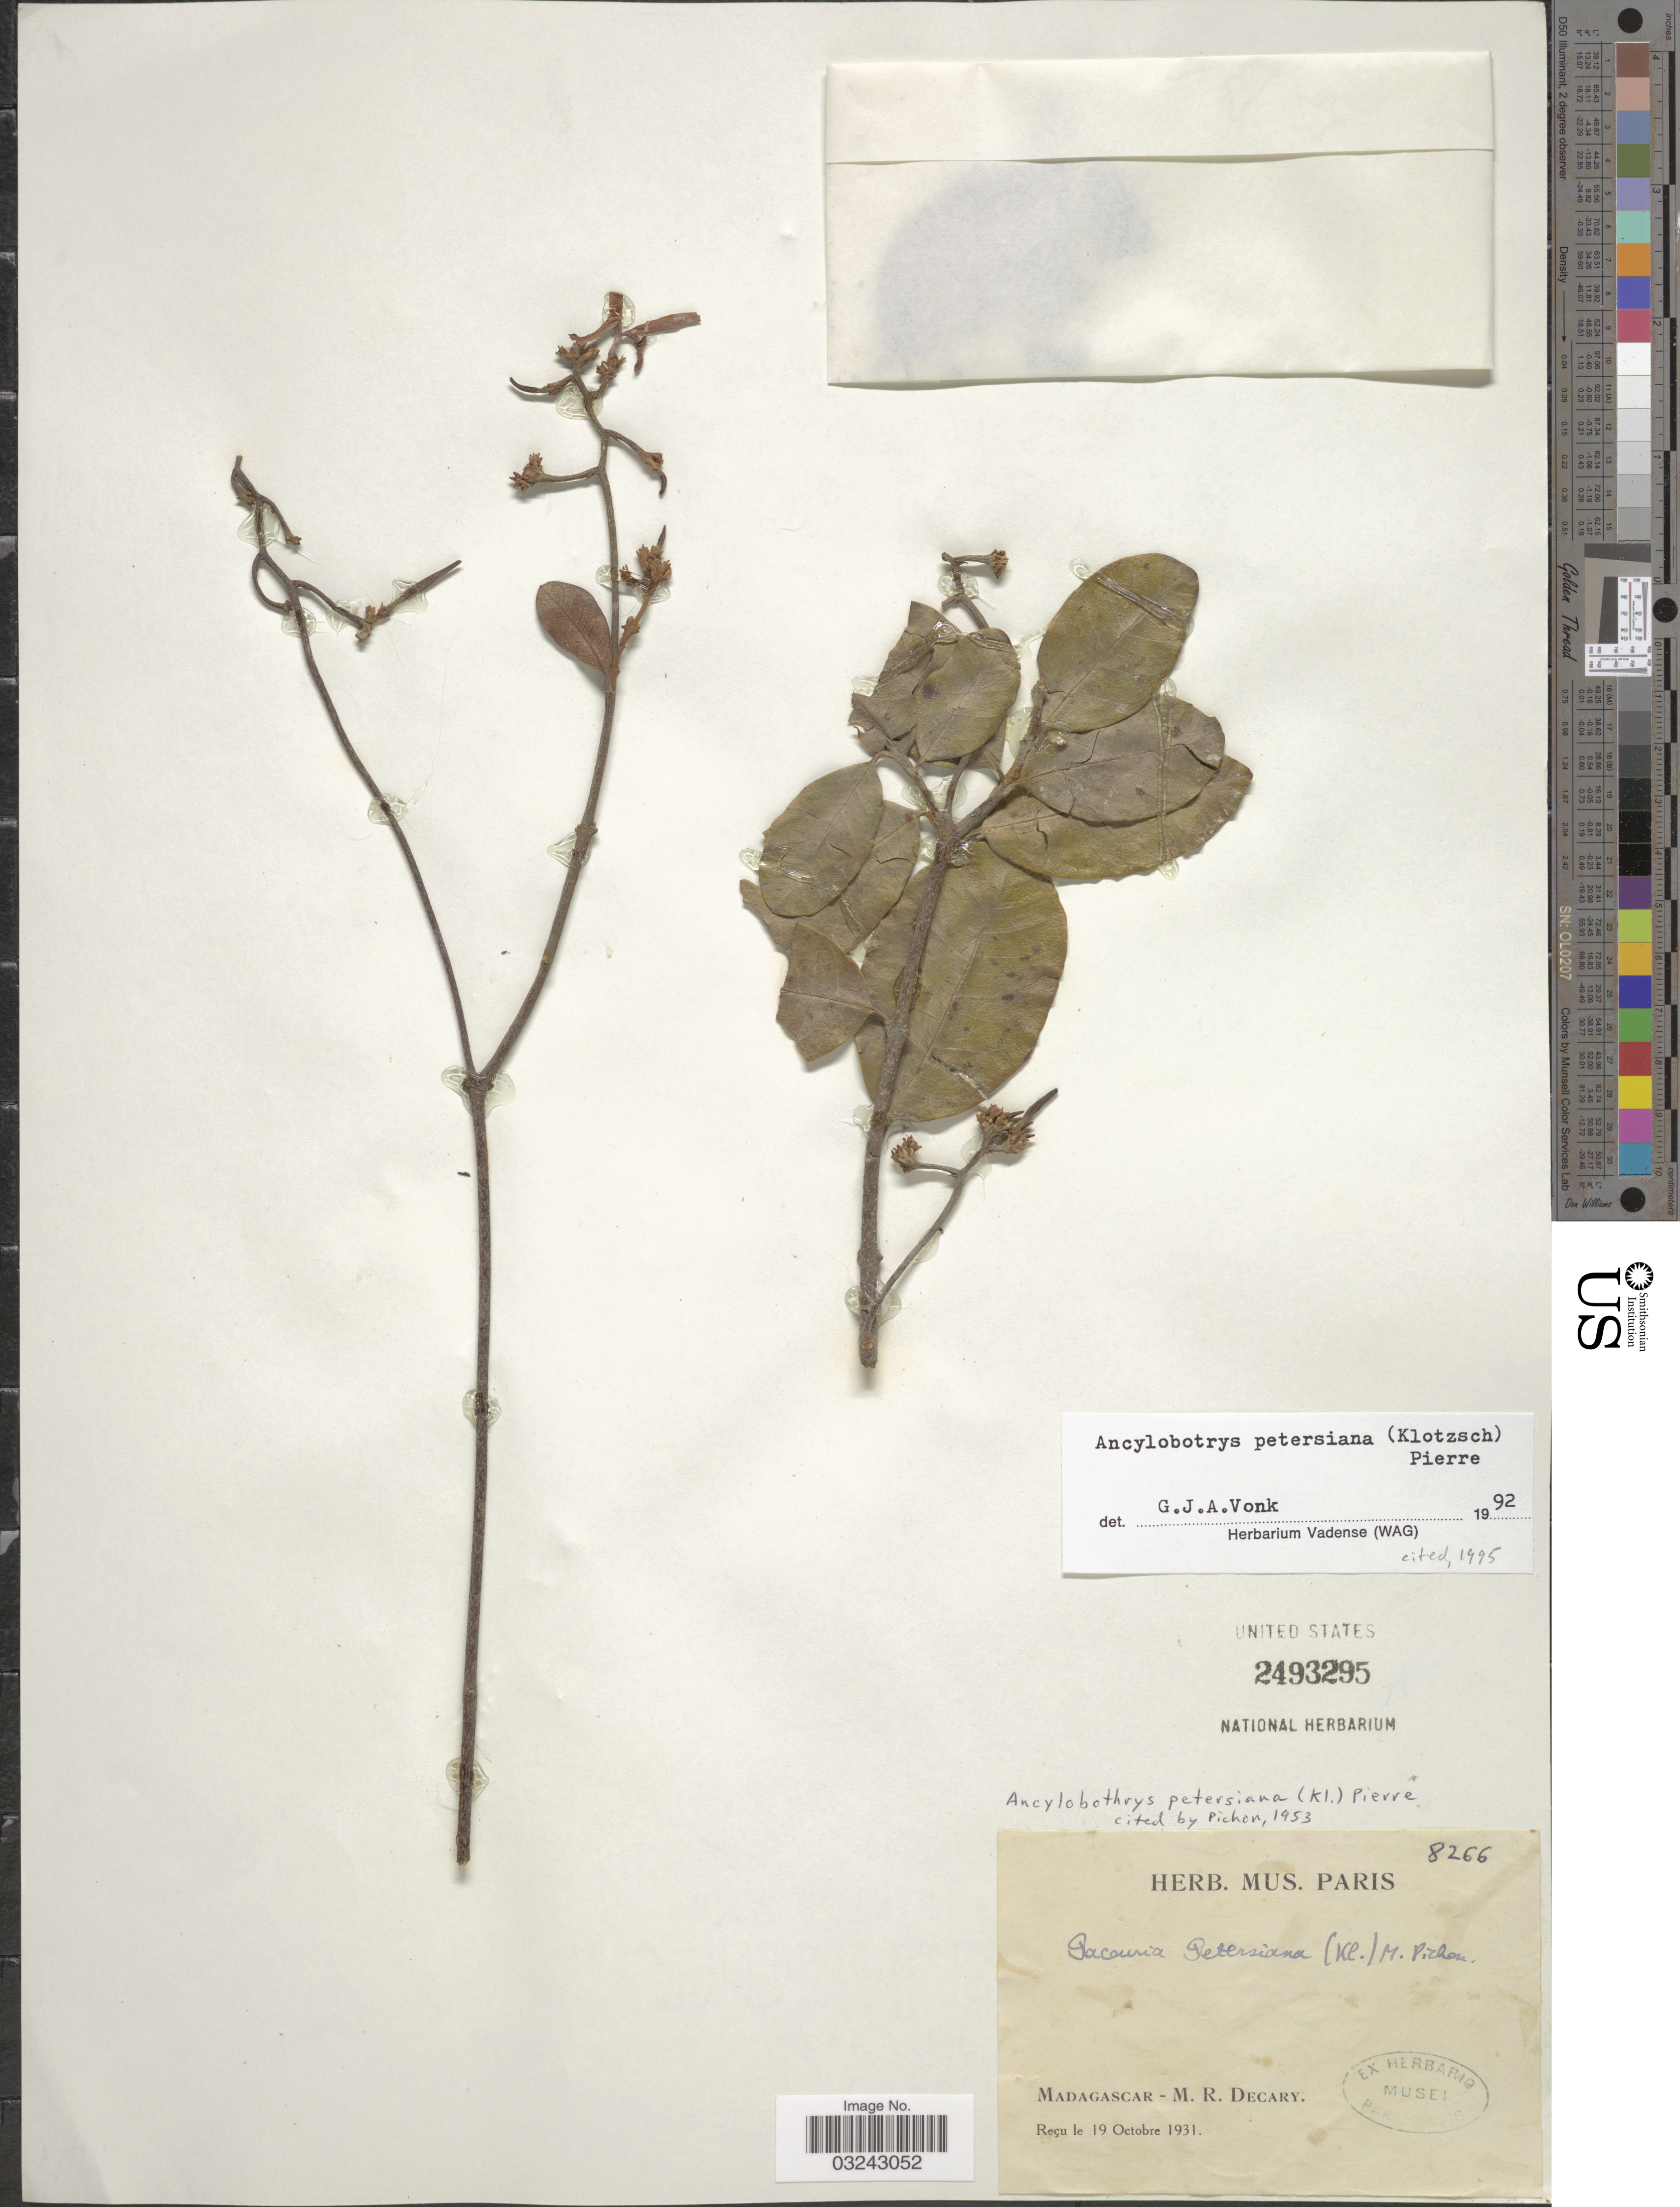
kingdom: Plantae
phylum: Tracheophyta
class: Magnoliopsida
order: Gentianales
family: Apocynaceae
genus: Ancylobothrys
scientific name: Ancylobothrys petersiana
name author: (Klotzsch) Pierre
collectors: R. Decary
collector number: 8266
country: Madagascar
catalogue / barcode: US 2493295